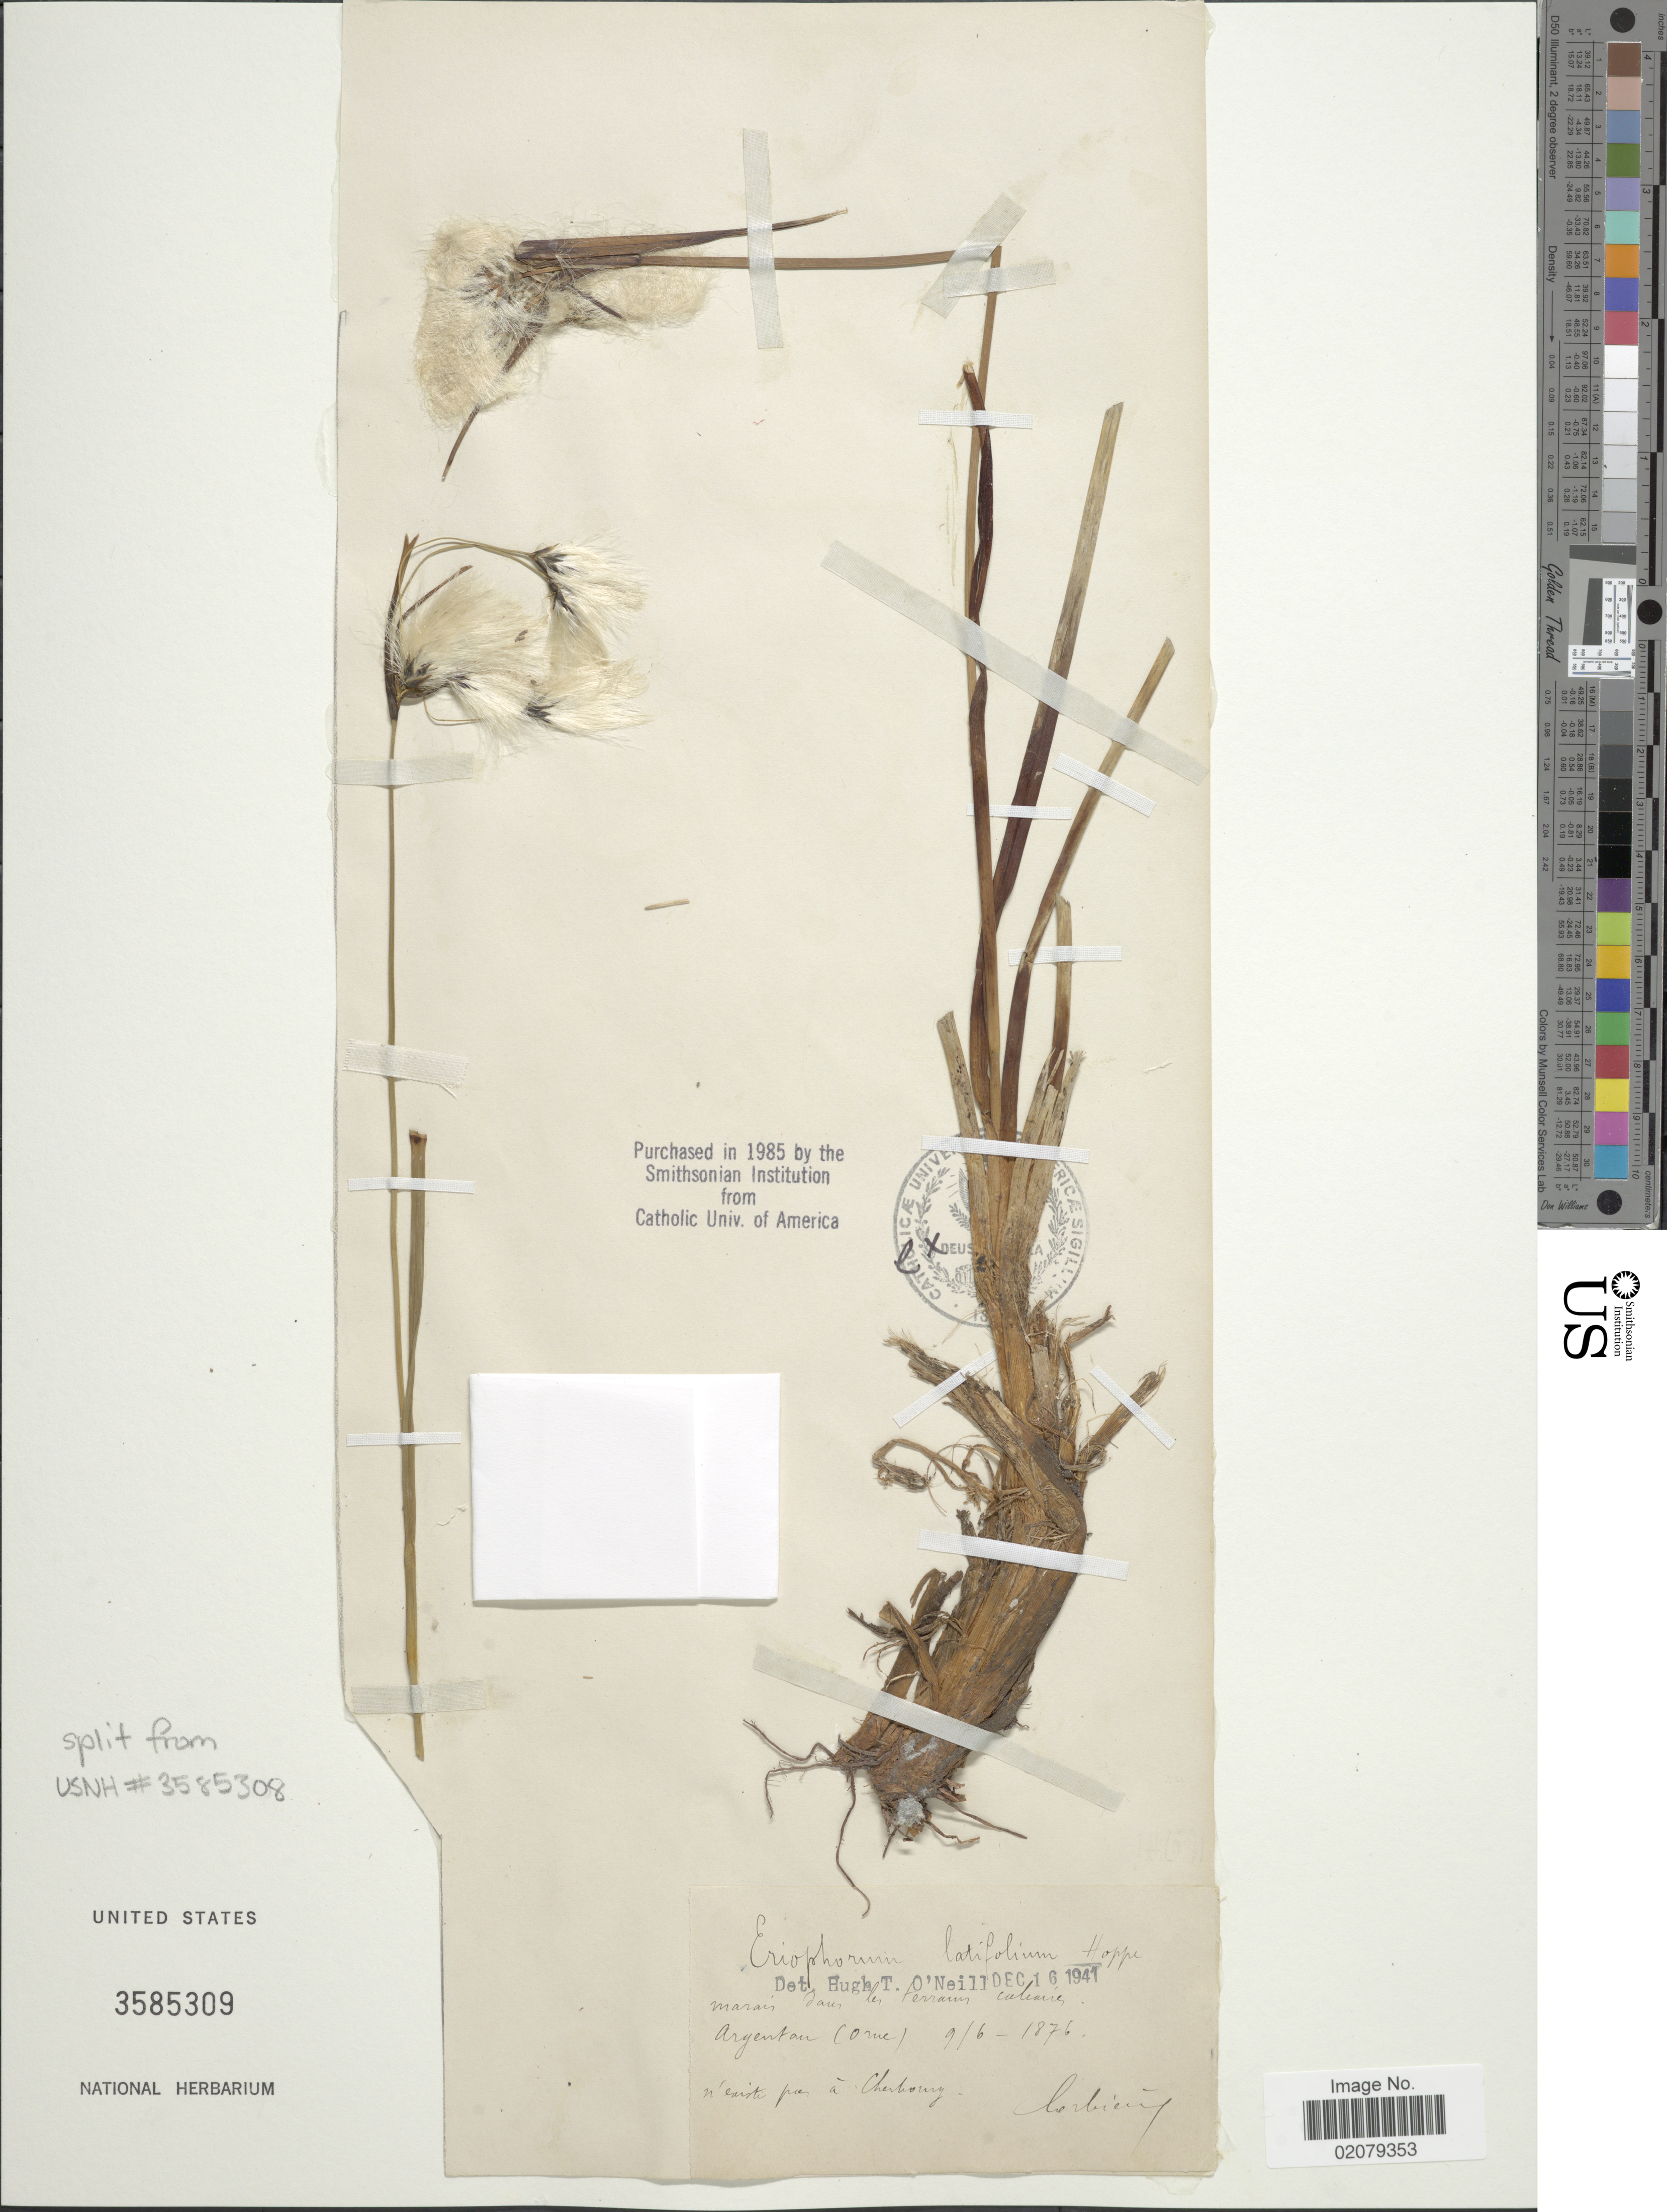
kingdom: Plantae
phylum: Tracheophyta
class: Liliopsida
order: Poales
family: Cyperaceae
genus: Eriophorum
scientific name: Eriophorum latifolium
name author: Hoppe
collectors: L. Corbière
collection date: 1876-06-09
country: France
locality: Argentan (Orne)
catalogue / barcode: US 3585309